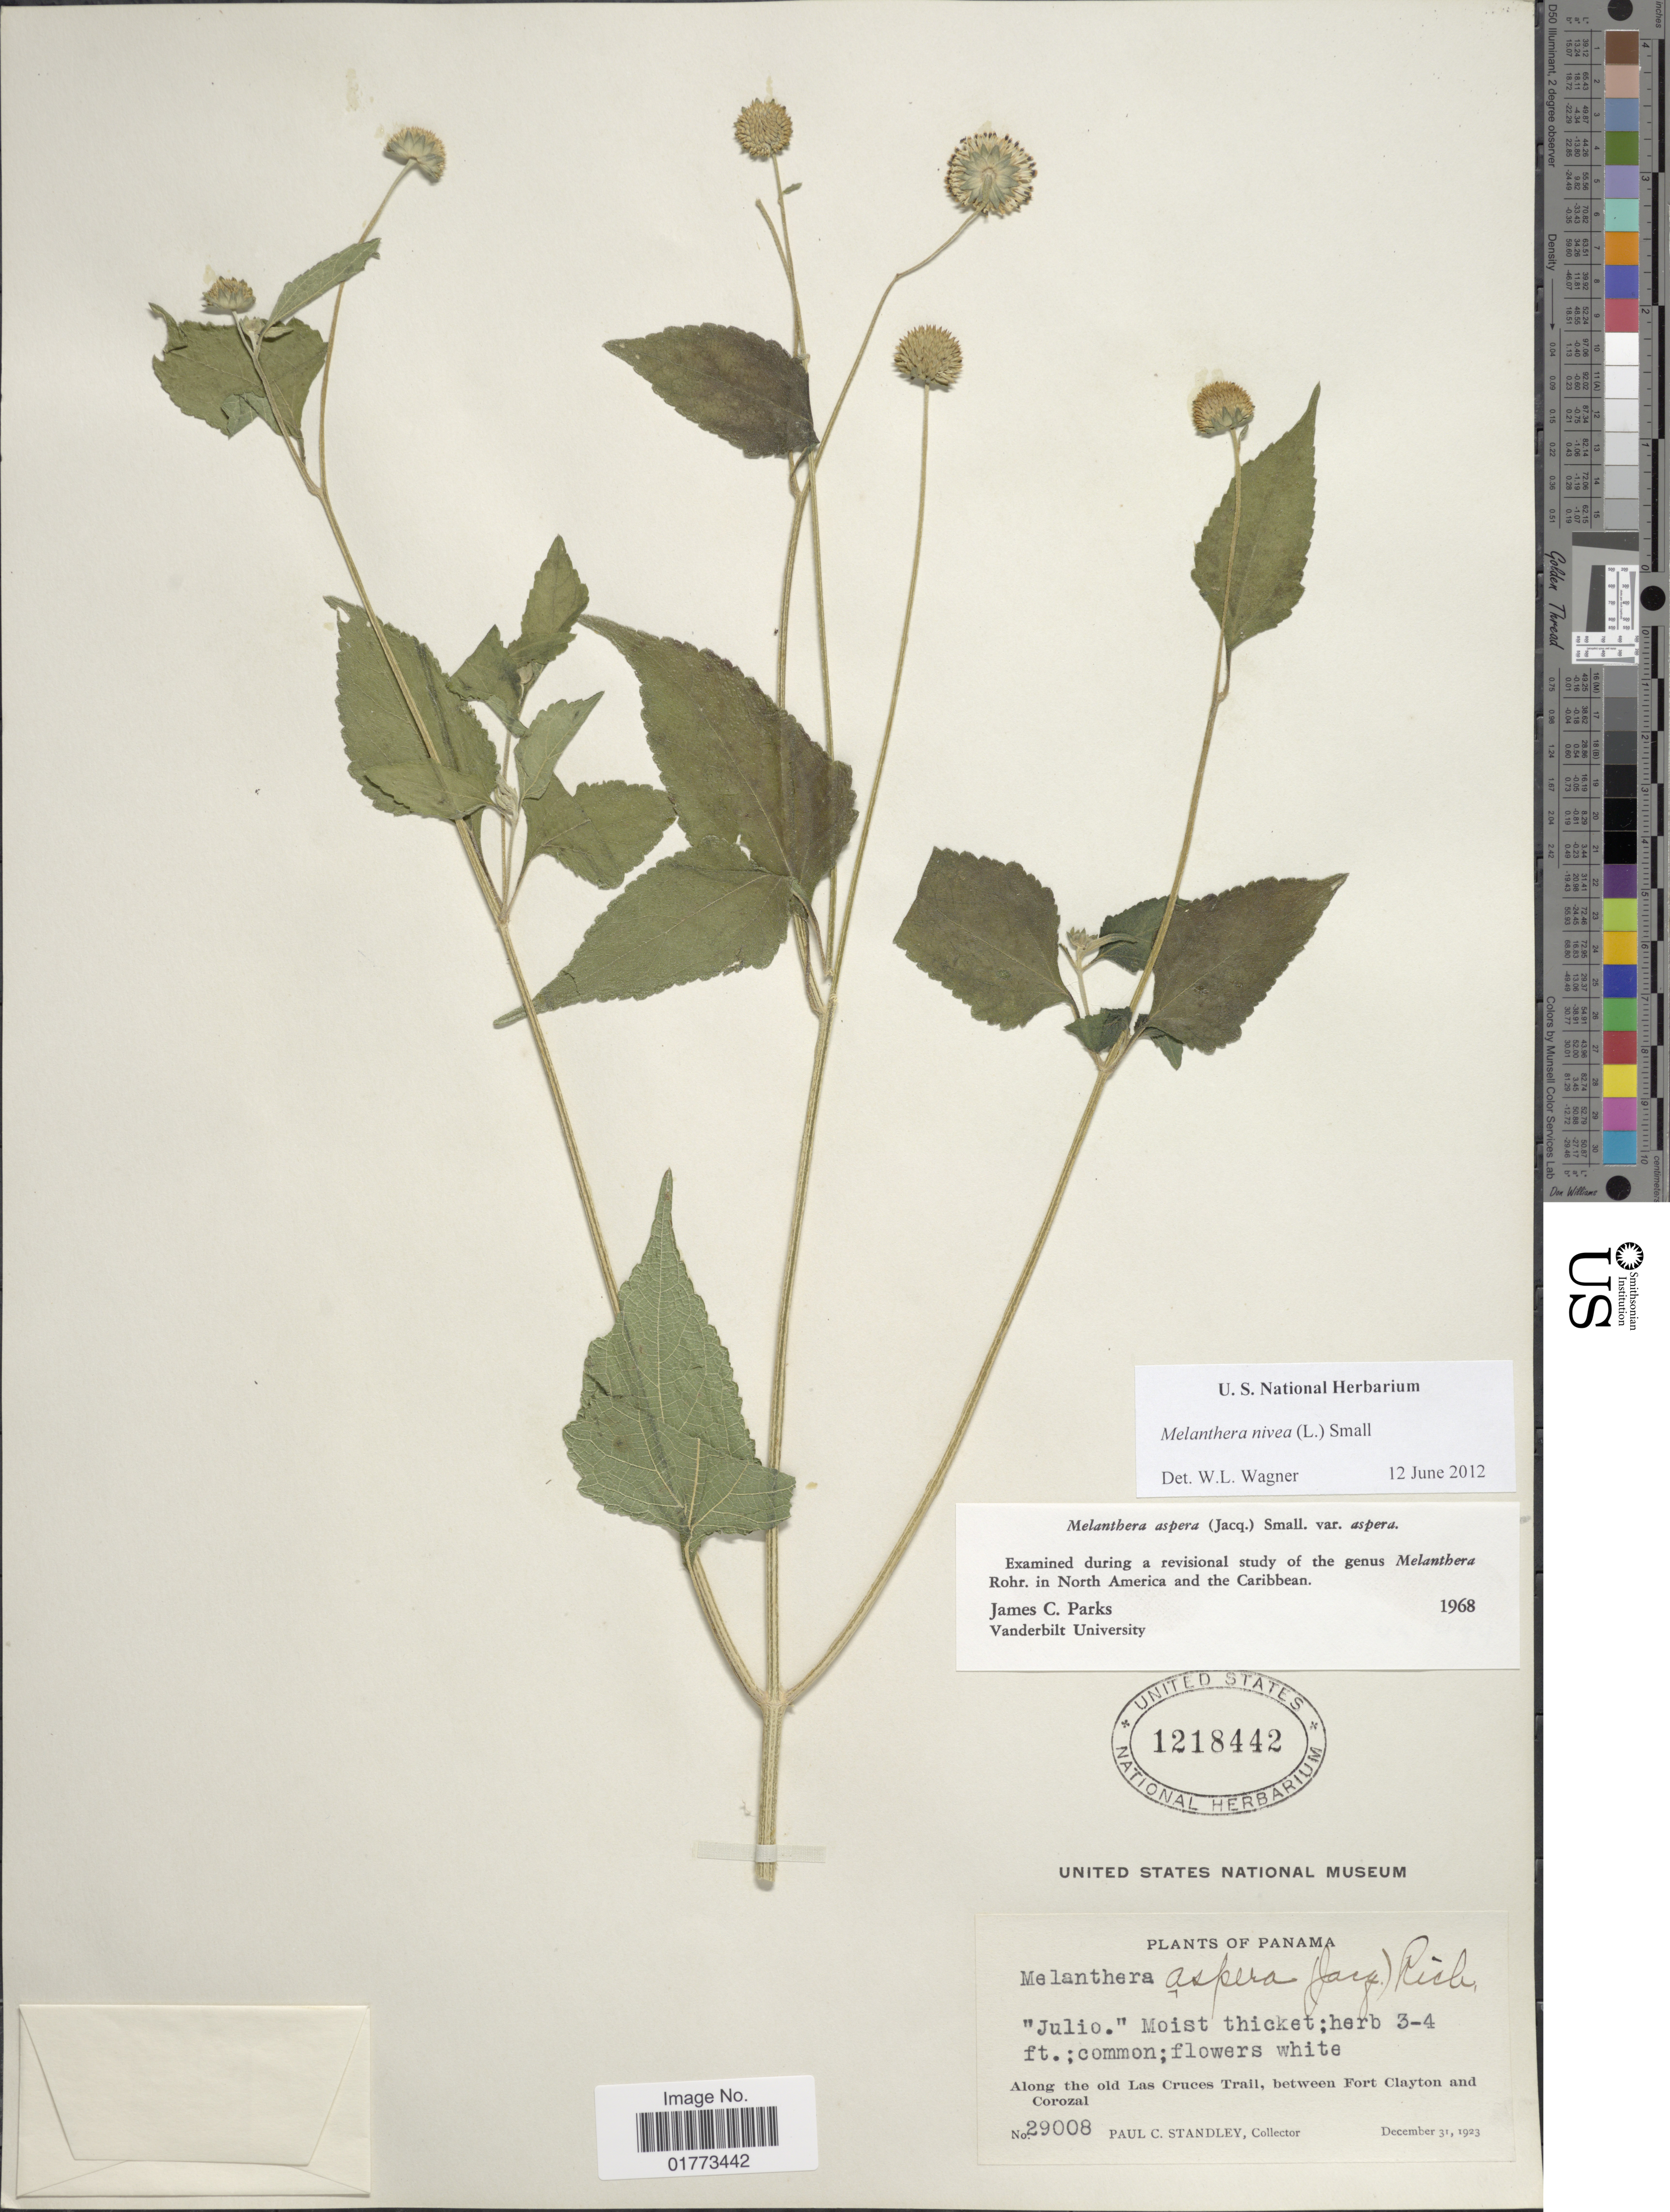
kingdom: Plantae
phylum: Tracheophyta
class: Magnoliopsida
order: Asterales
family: Asteraceae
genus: Melanthera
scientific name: Melanthera nivea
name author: (L.) Small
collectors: P. C. Standley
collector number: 29008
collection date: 1923-12-31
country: Panama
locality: Along the old Las Cruces Trail, between Fort Clayton and Corozal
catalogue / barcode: US 1218442